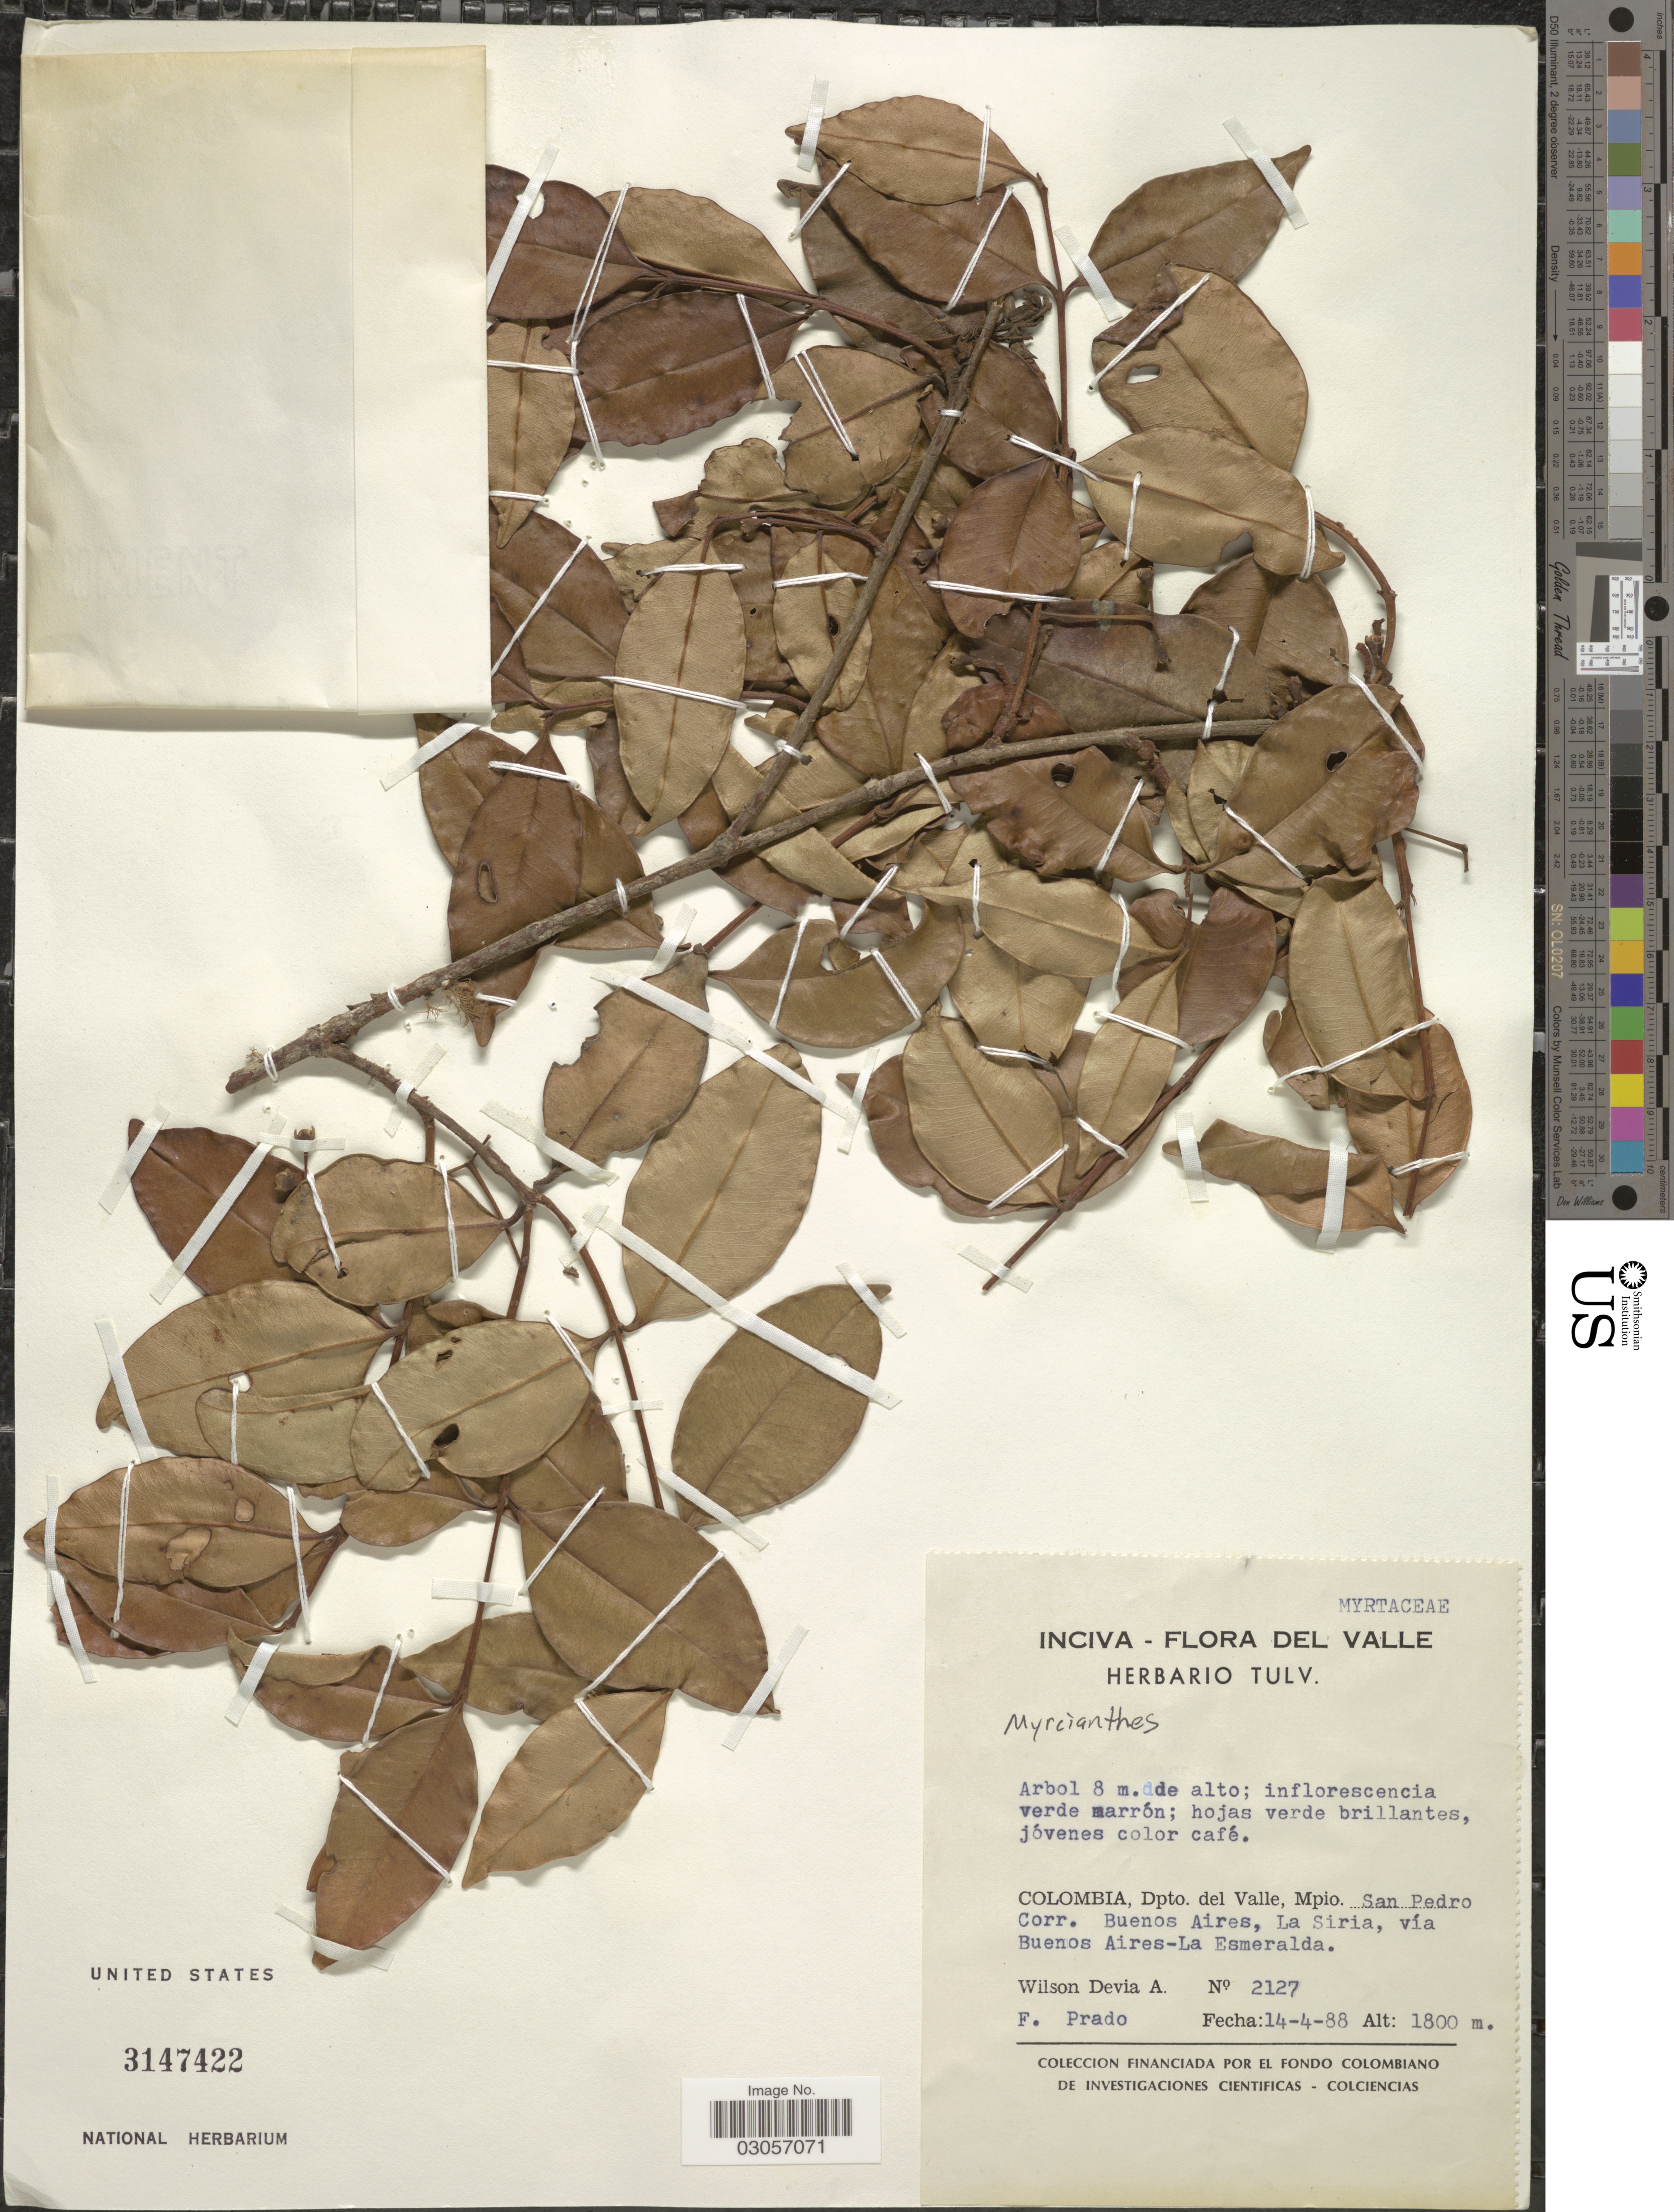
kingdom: Plantae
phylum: Tracheophyta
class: Magnoliopsida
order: Myrtales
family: Myrtaceae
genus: Myrcianthes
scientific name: Myrcianthes sp.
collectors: W. Devia A. & F. Prado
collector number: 2127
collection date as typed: Transcribed d/m/y: 14/4/88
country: Colombia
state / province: Valle del Cauca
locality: Dpto. del Valle, Mpio. San Pedro Corr. Buenos Aires, La Siria, vía Buenos Aires-La Esmeralda.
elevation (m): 1800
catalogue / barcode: US 3147422